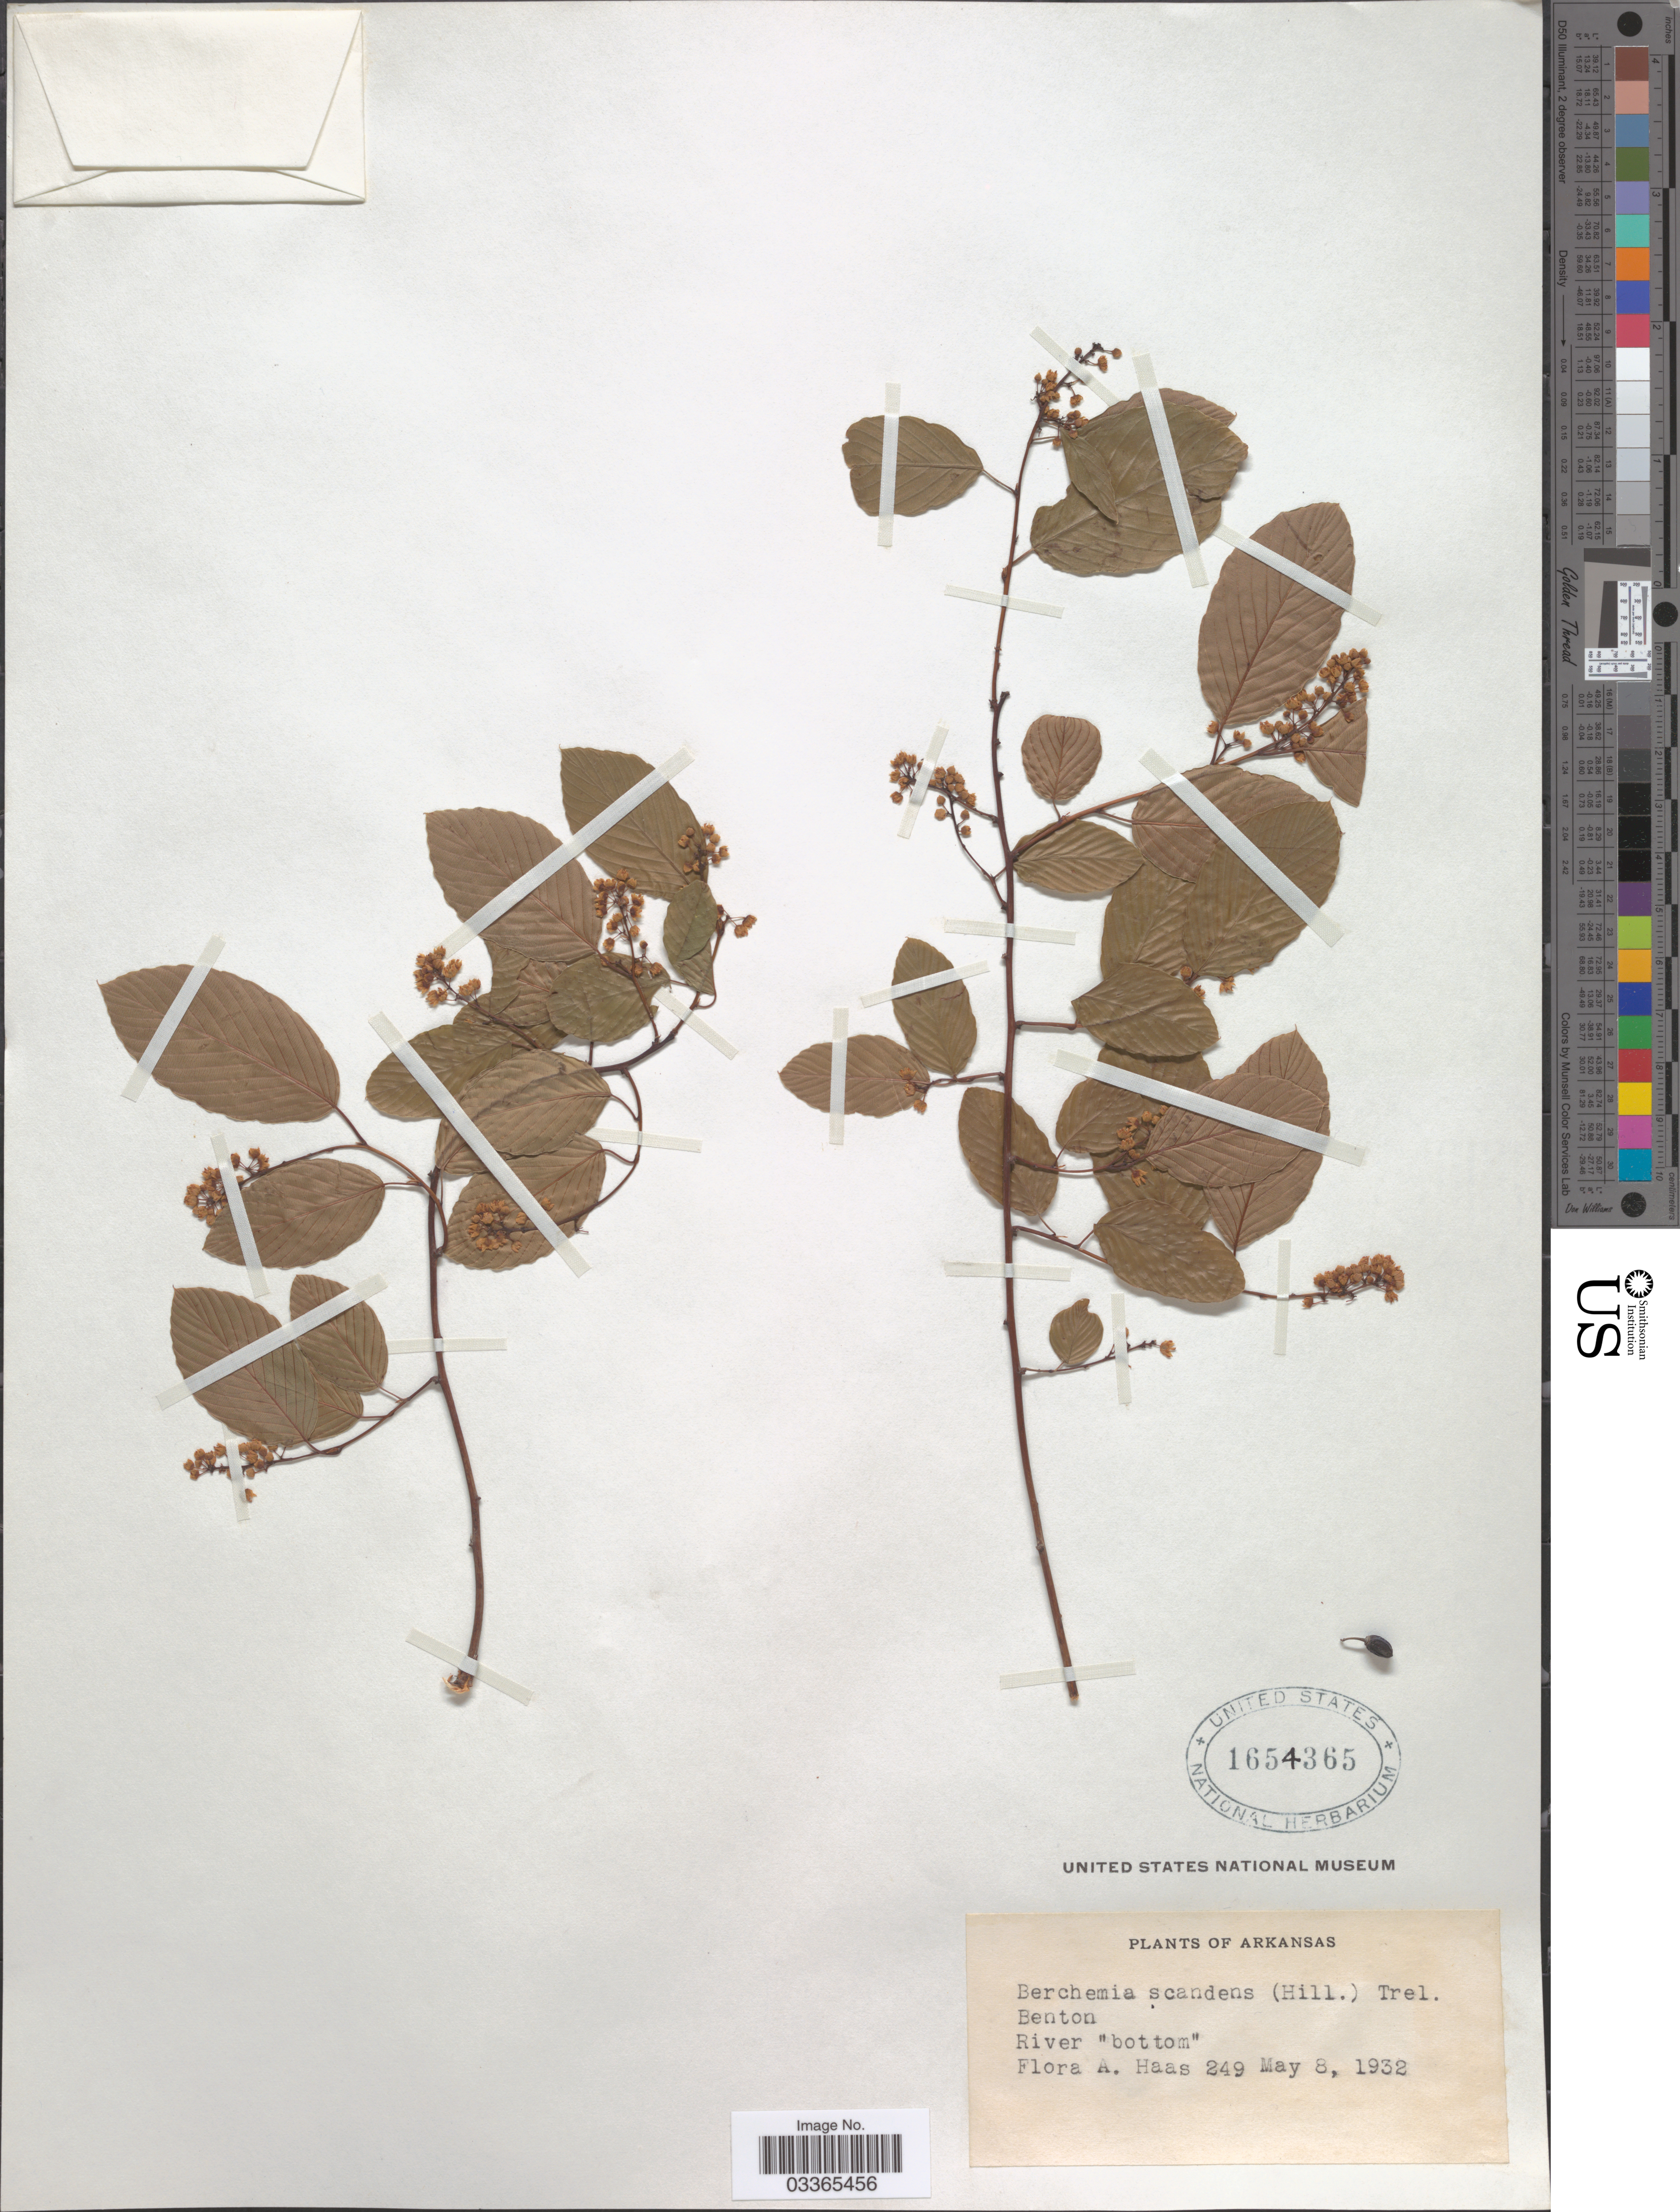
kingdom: Plantae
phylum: Tracheophyta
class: Magnoliopsida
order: Rosales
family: Rhamnaceae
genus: Berchemia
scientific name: Berchemia scandens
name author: (Hill) K. Koch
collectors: F. A. Haas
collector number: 249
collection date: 1932-05-08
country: United States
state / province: Arkansas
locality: Benton. River "bottom".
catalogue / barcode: US 1654365